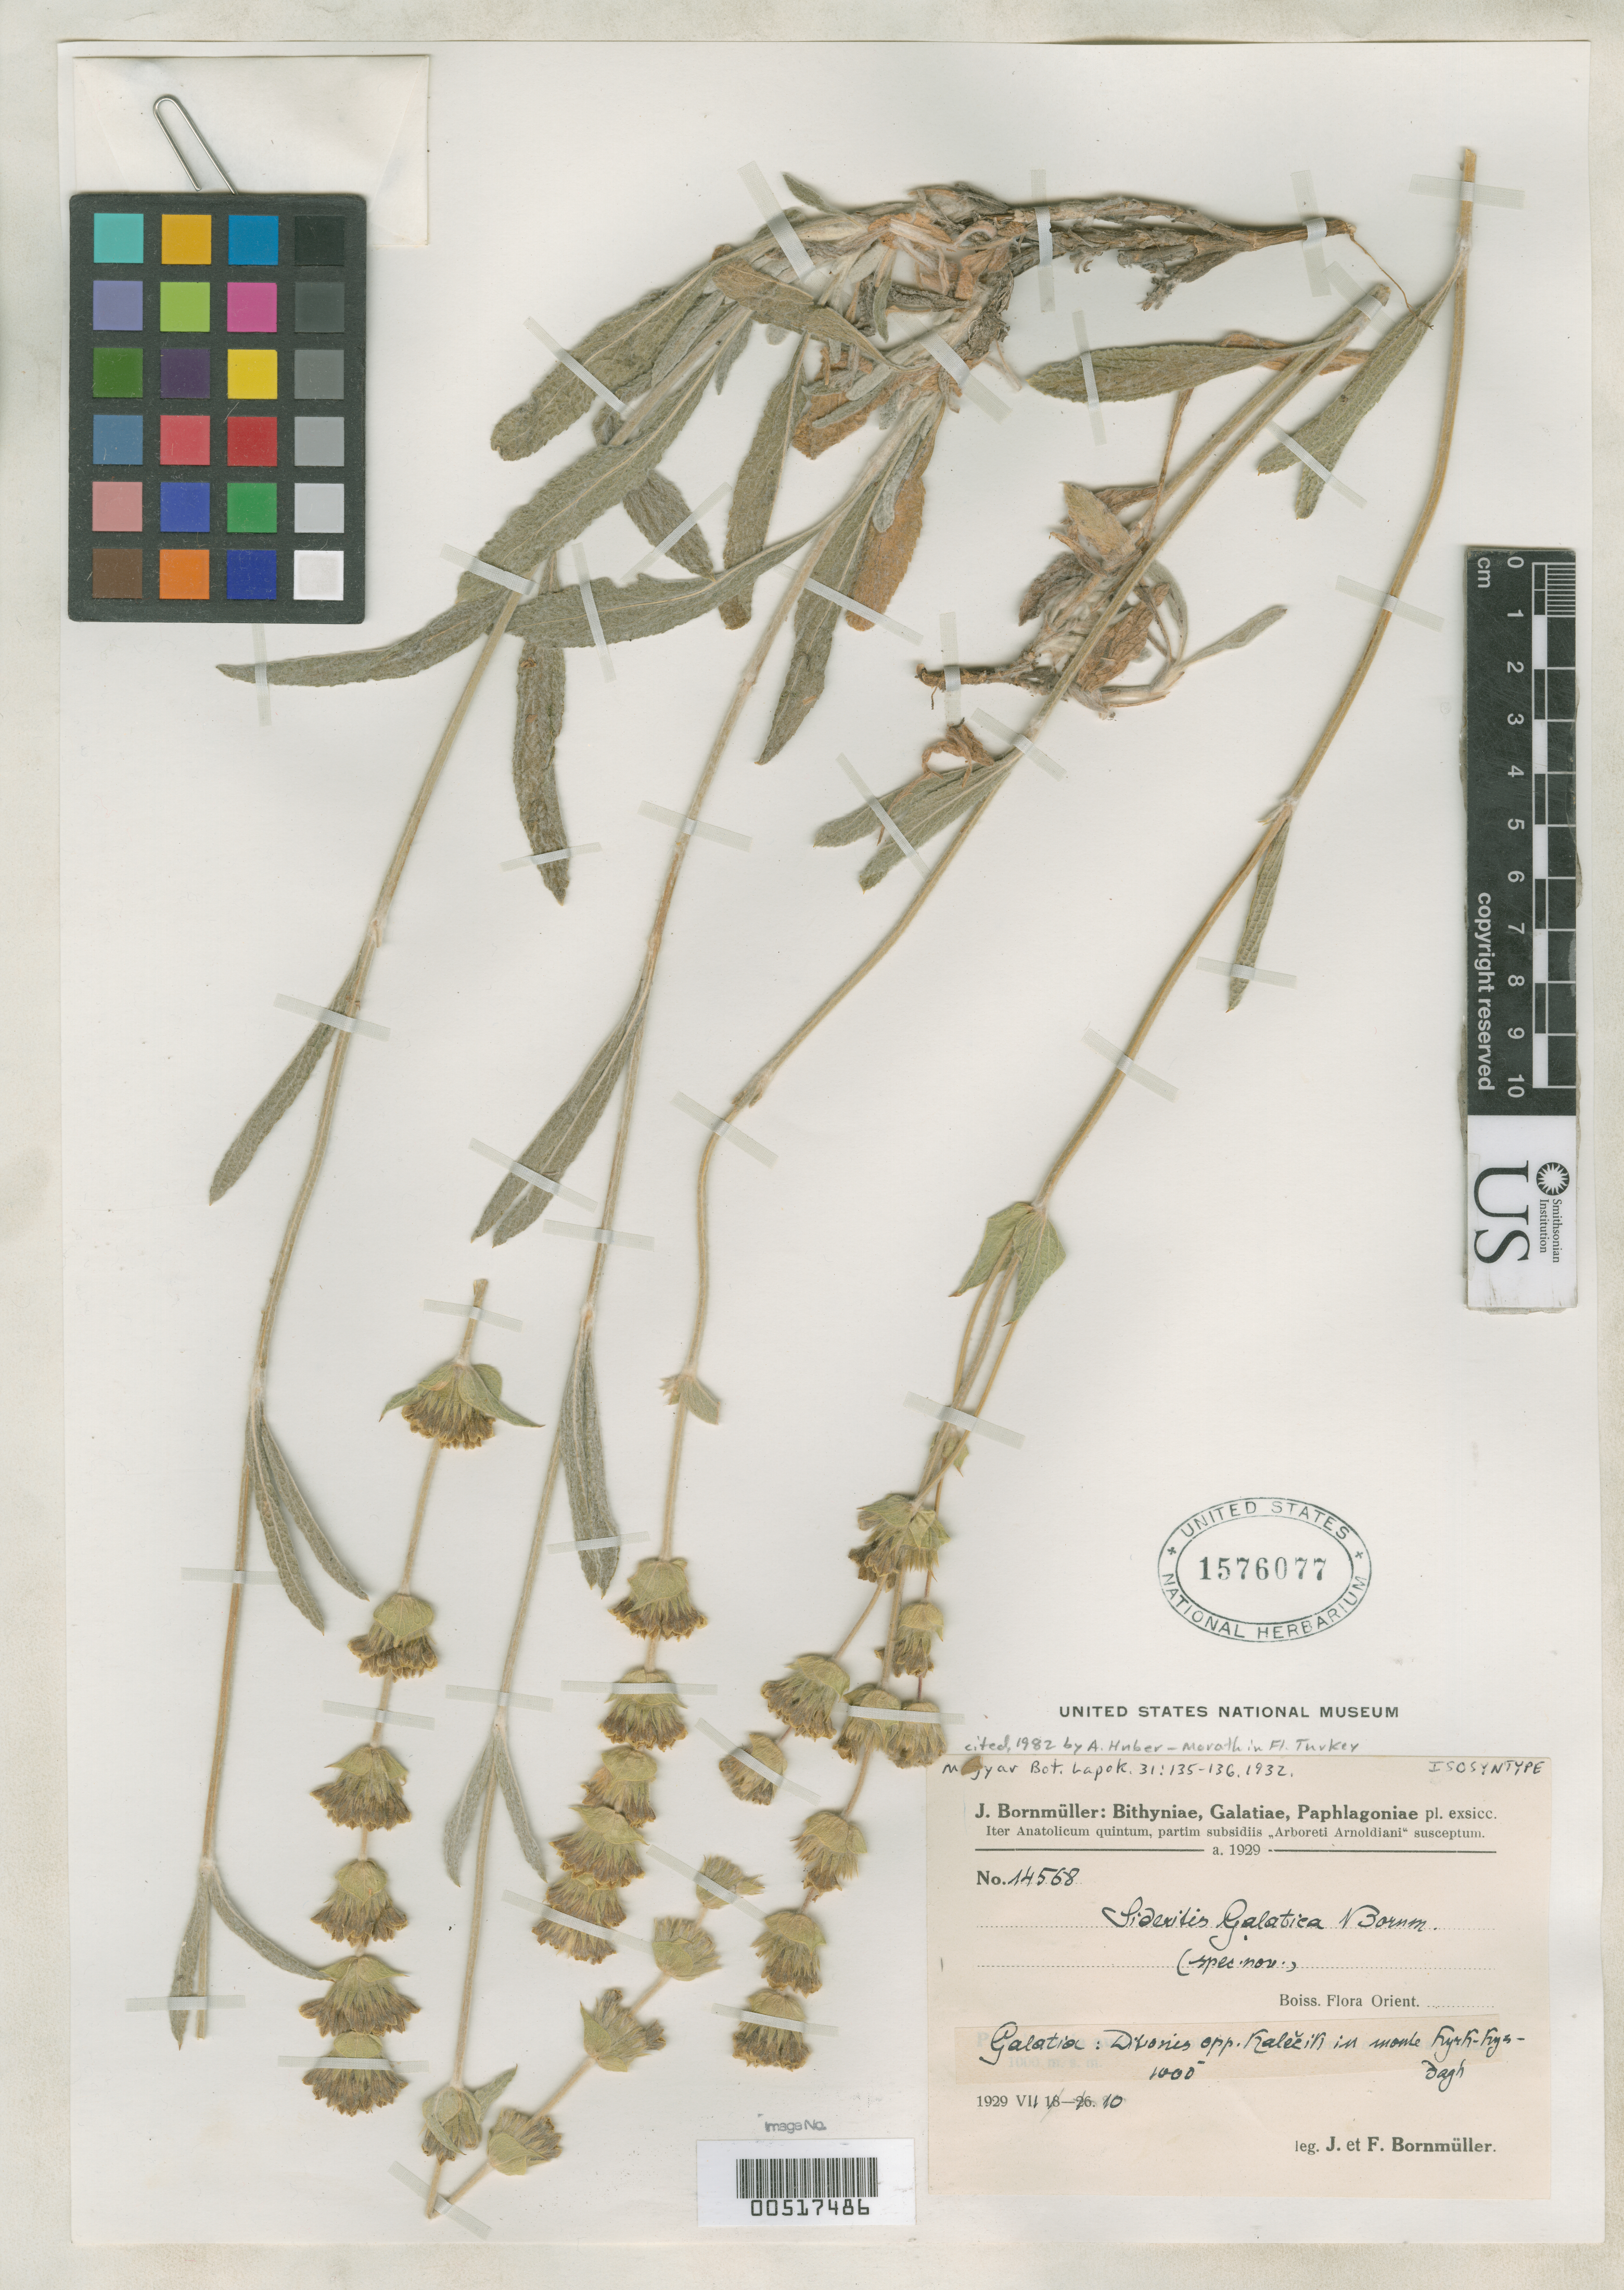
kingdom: Plantae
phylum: Tracheophyta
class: Magnoliopsida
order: Lamiales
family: Lamiaceae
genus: Sideritis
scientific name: Sideritis galatica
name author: Bornm.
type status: Isosyntype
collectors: J. Bornmüller & F. Bornmueller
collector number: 14588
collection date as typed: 10 Jul 1929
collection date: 1929-07-10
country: Turkey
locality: Galatia, ditione oppidi Kalecikin monte Kryk-kys-dagh.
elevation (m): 1000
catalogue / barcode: US 1576077